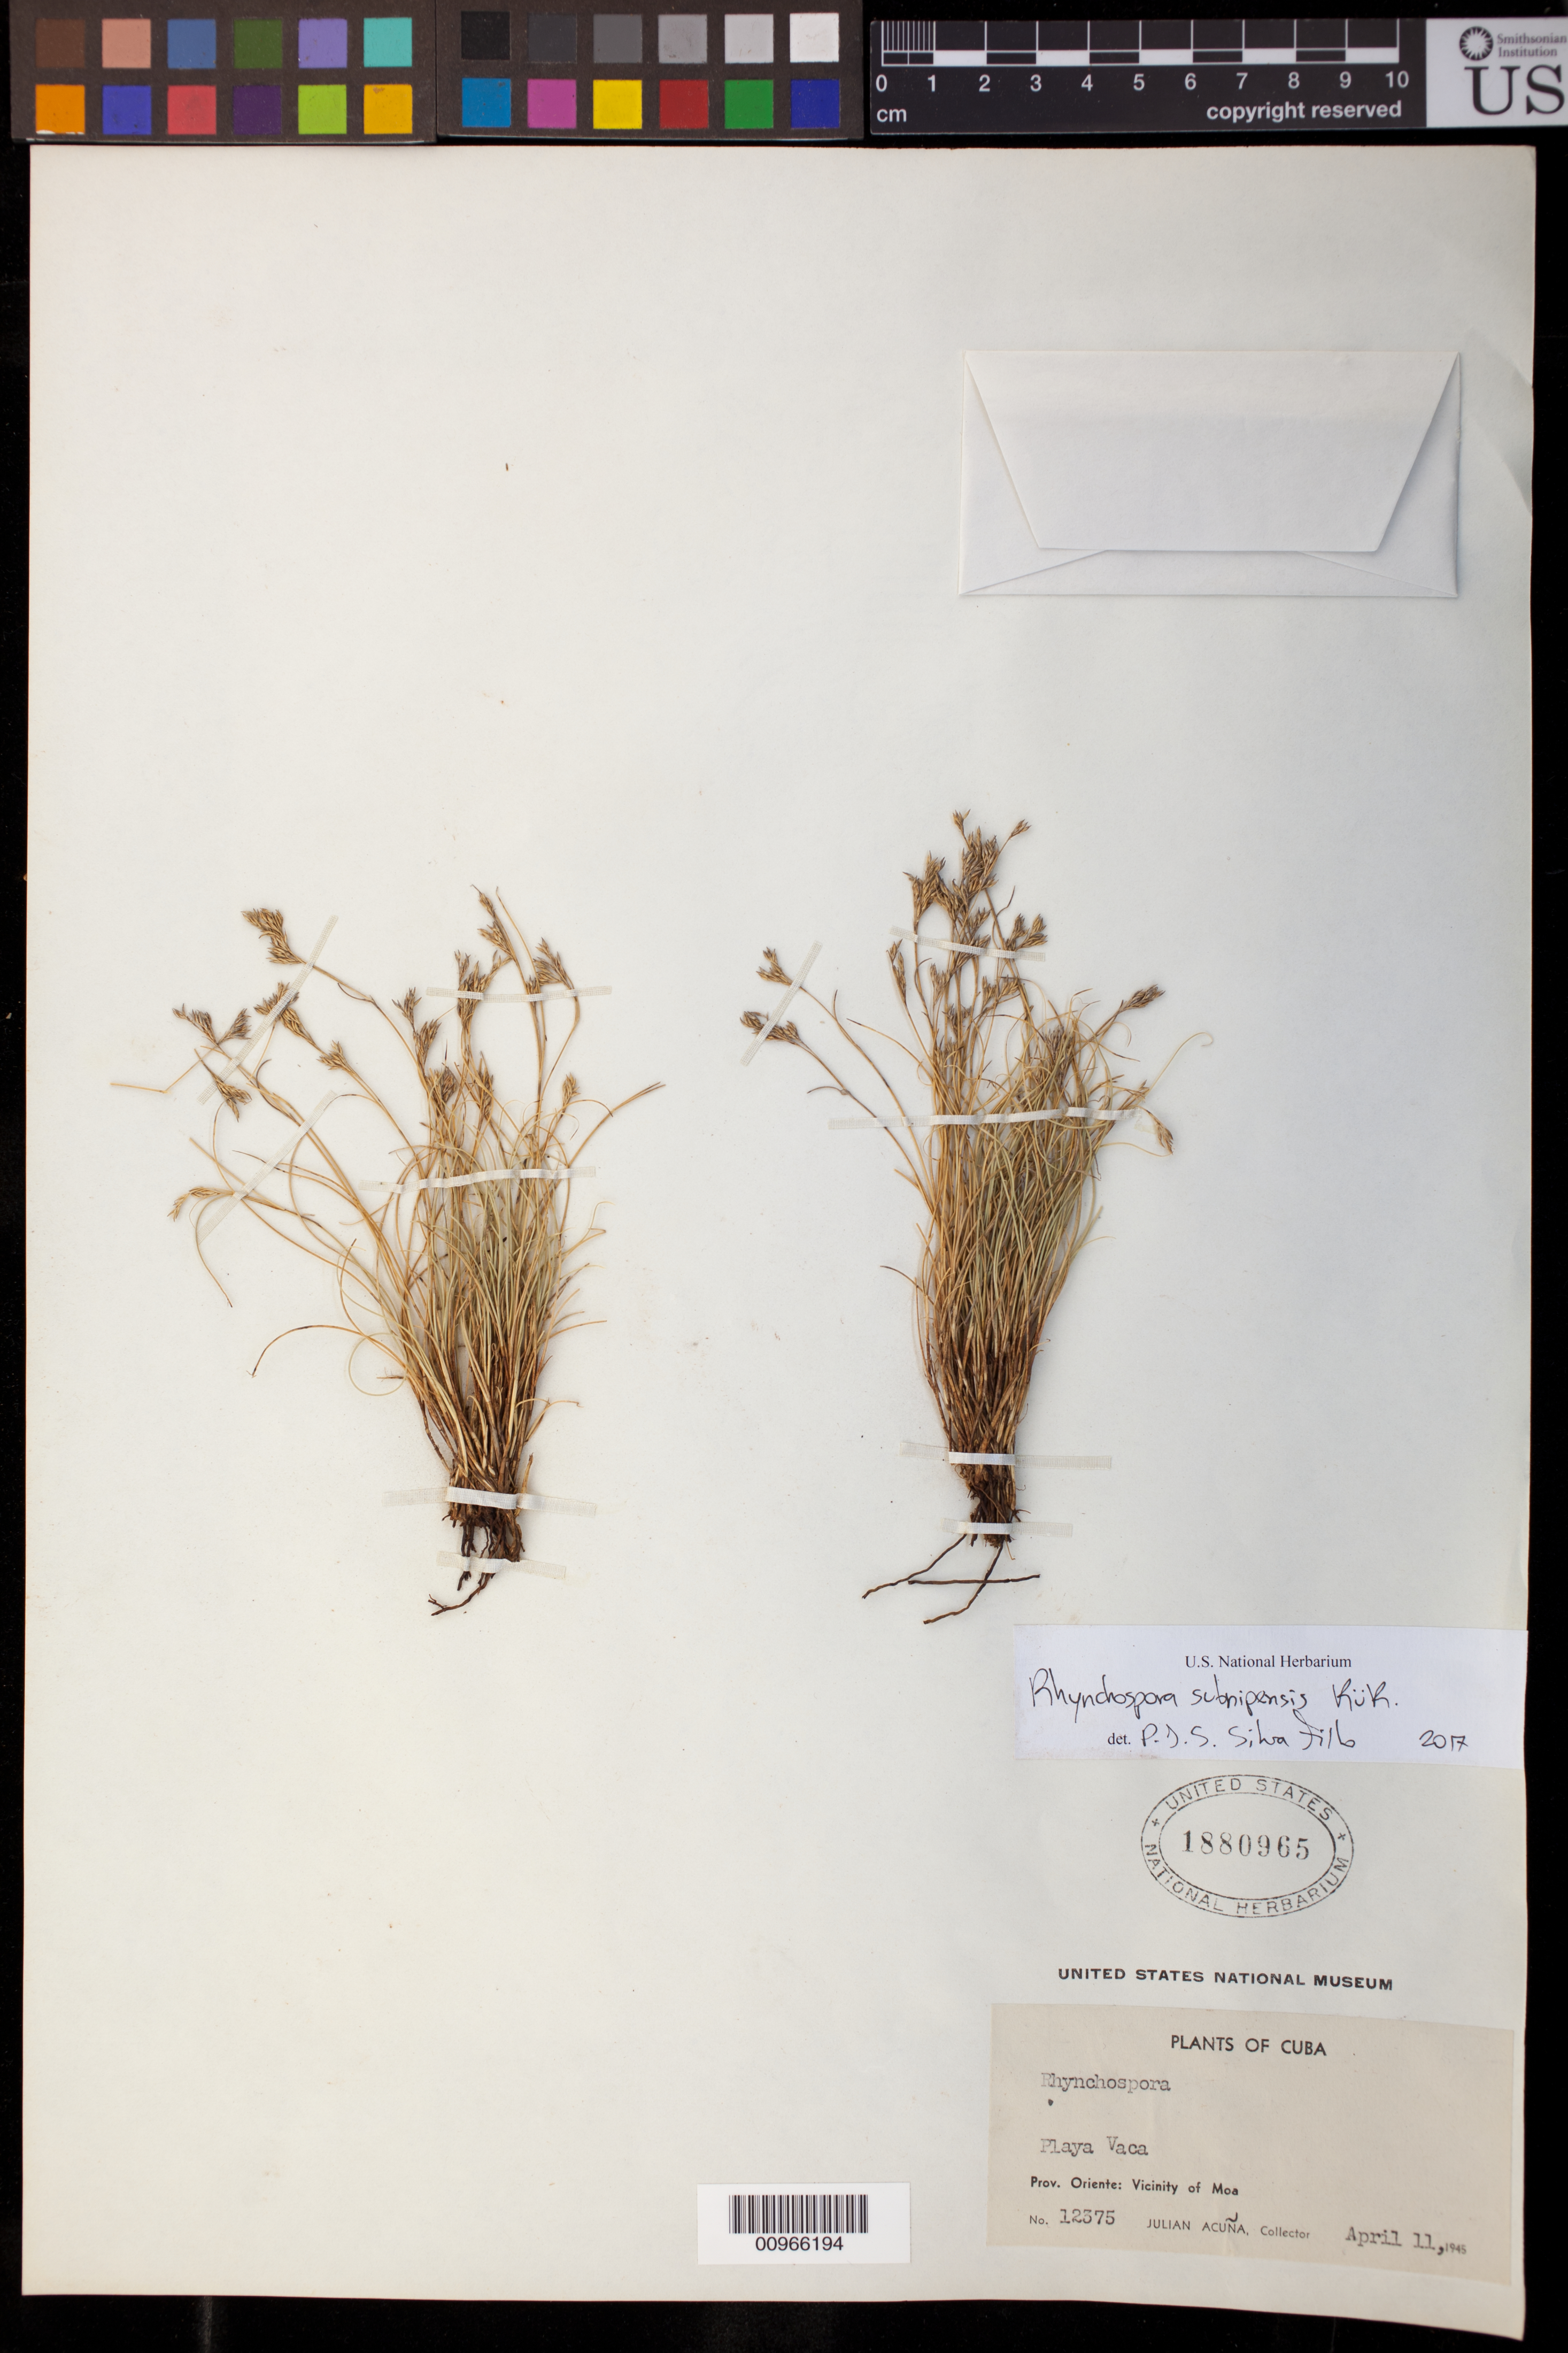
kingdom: Plantae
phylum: Tracheophyta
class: Liliopsida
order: Poales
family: Cyperaceae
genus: Rhynchospora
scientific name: Rhynchospora subnipensis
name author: Kük.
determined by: Filho, P. J. S. Silva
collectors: J. Acuña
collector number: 12375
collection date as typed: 11 Apr 1945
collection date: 1945-04-11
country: Cuba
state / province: Holguín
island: Cuba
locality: Vicinity of Moa [Oriente], Playa Vaca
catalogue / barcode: US 1880965